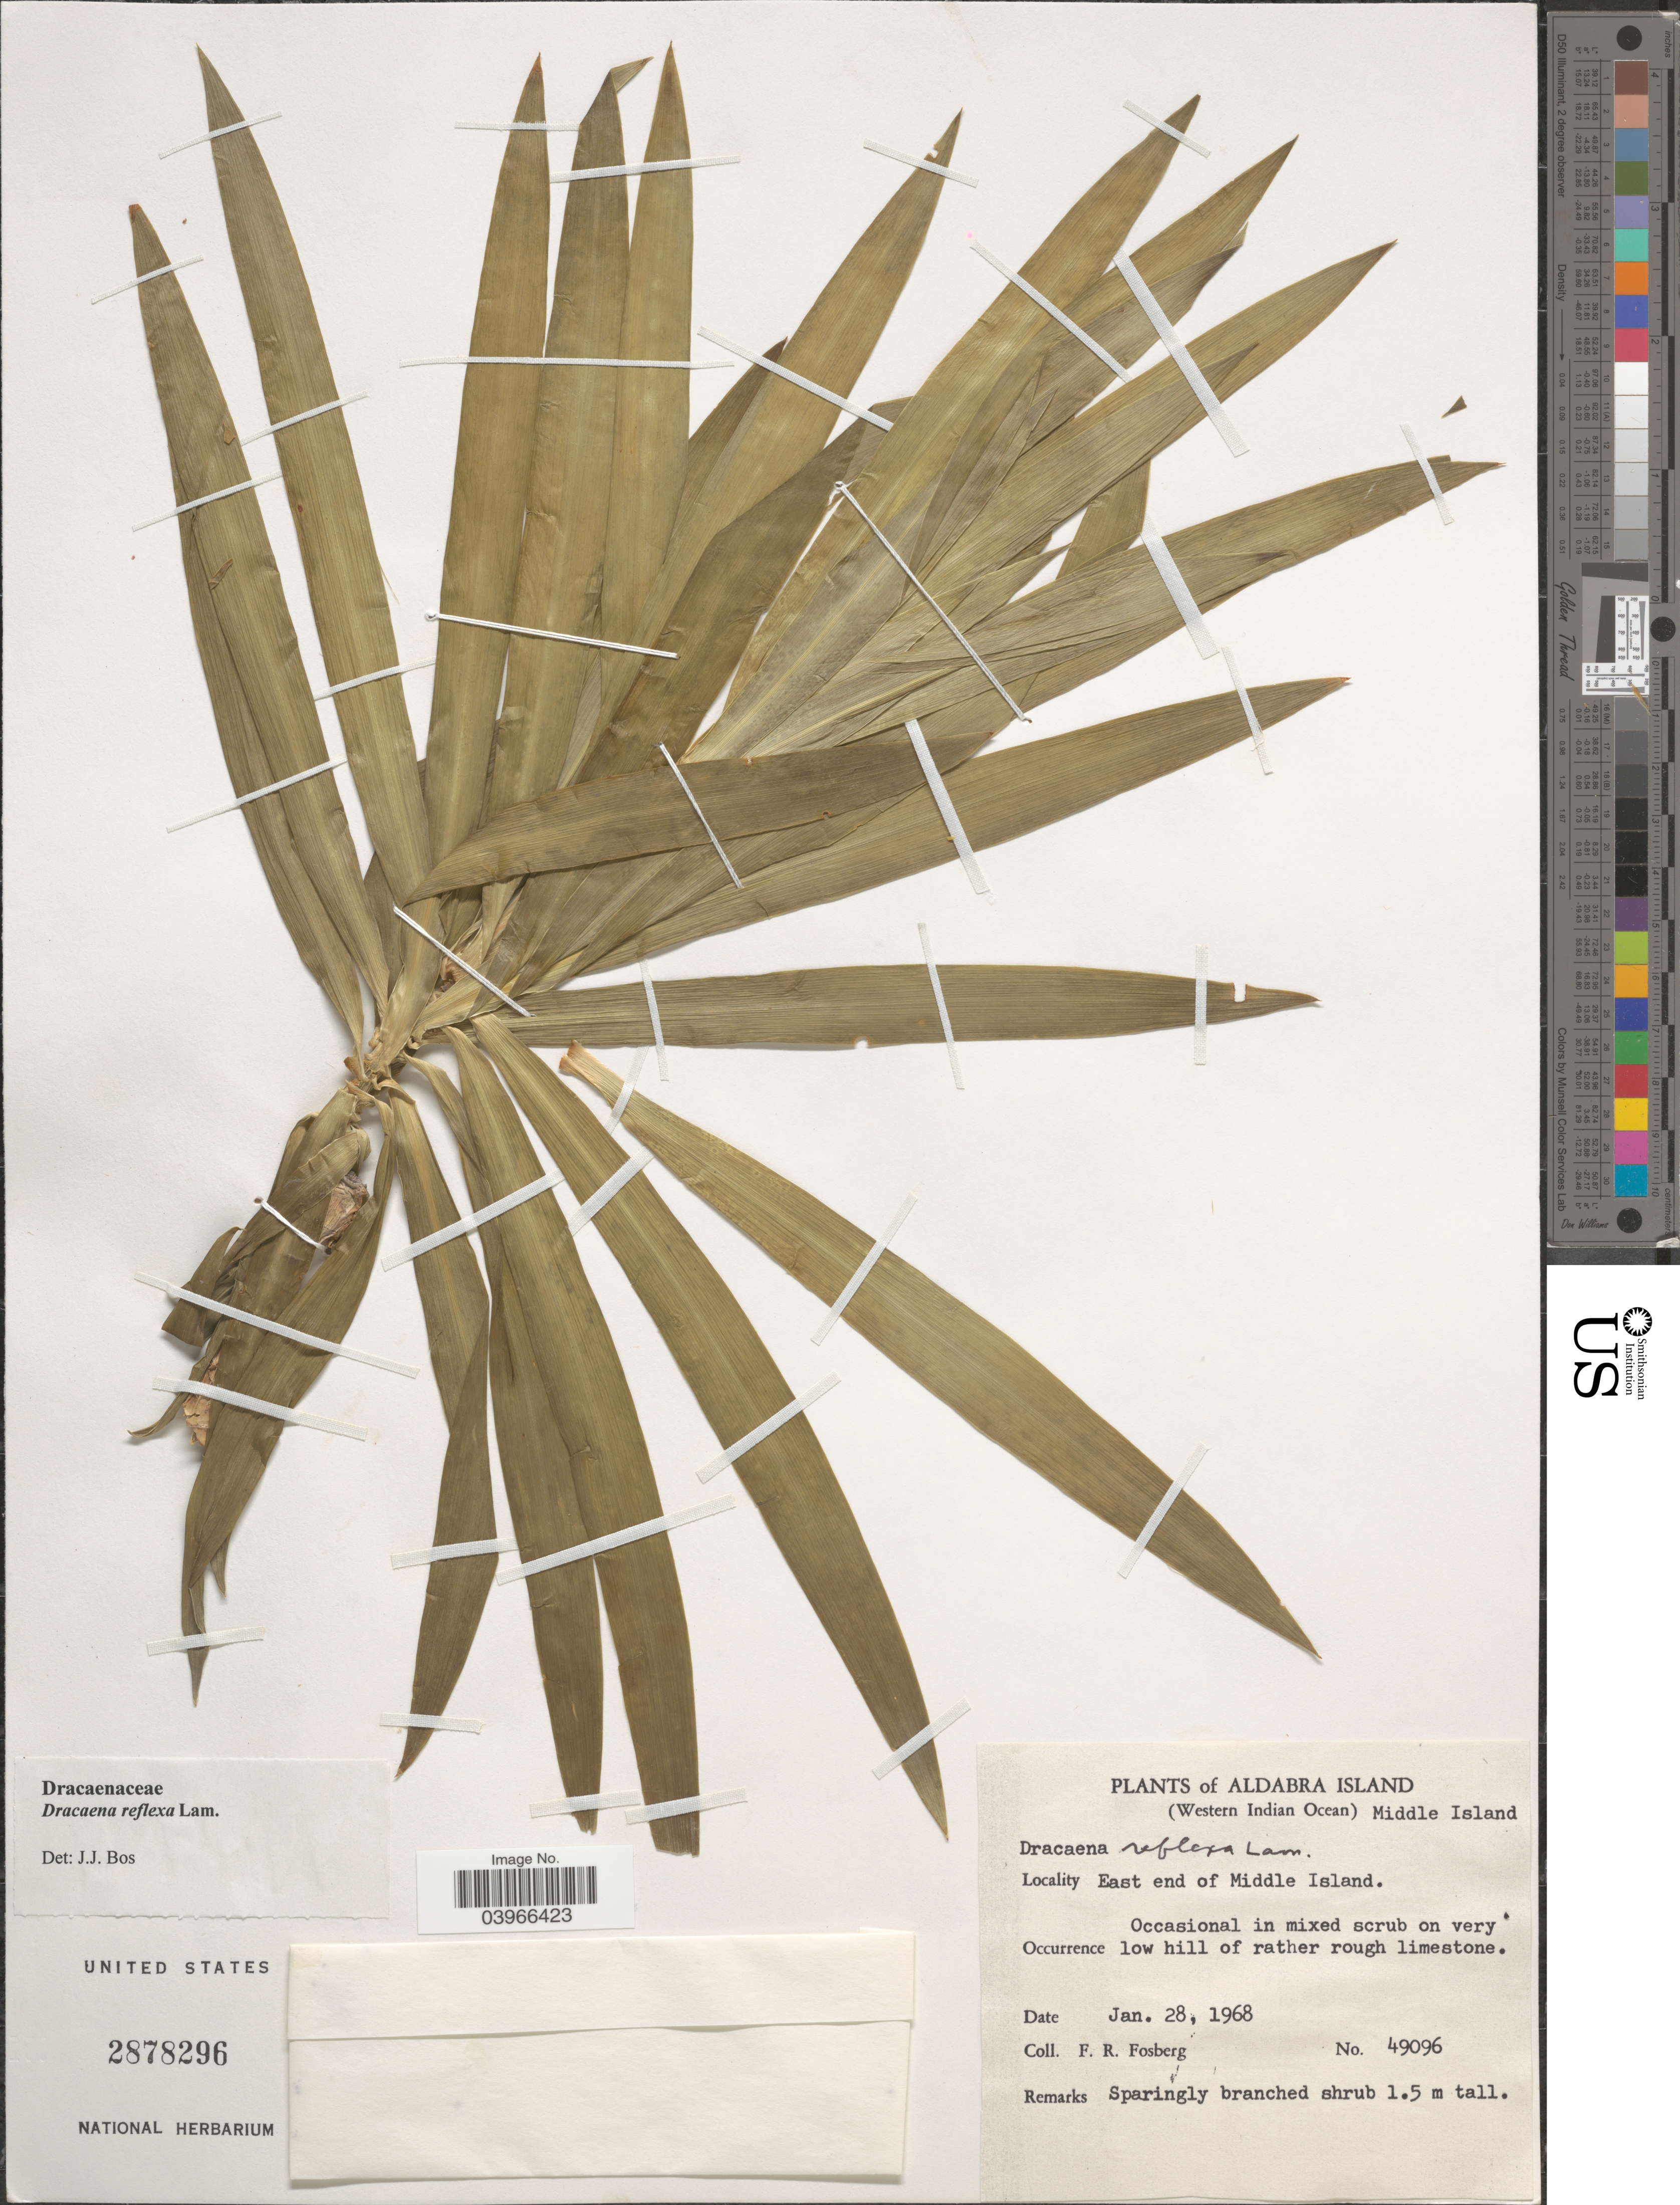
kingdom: Plantae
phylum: Tracheophyta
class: Liliopsida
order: Asparagales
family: Asparagaceae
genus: Dracaena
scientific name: Dracaena reflexa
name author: Lam.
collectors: F. R. Fosberg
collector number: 49096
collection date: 1968-01-28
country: Seychelles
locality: Aldabra Island (Western Indian Ocean) Middle Island. East end of Middle Island.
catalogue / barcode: US 2878296